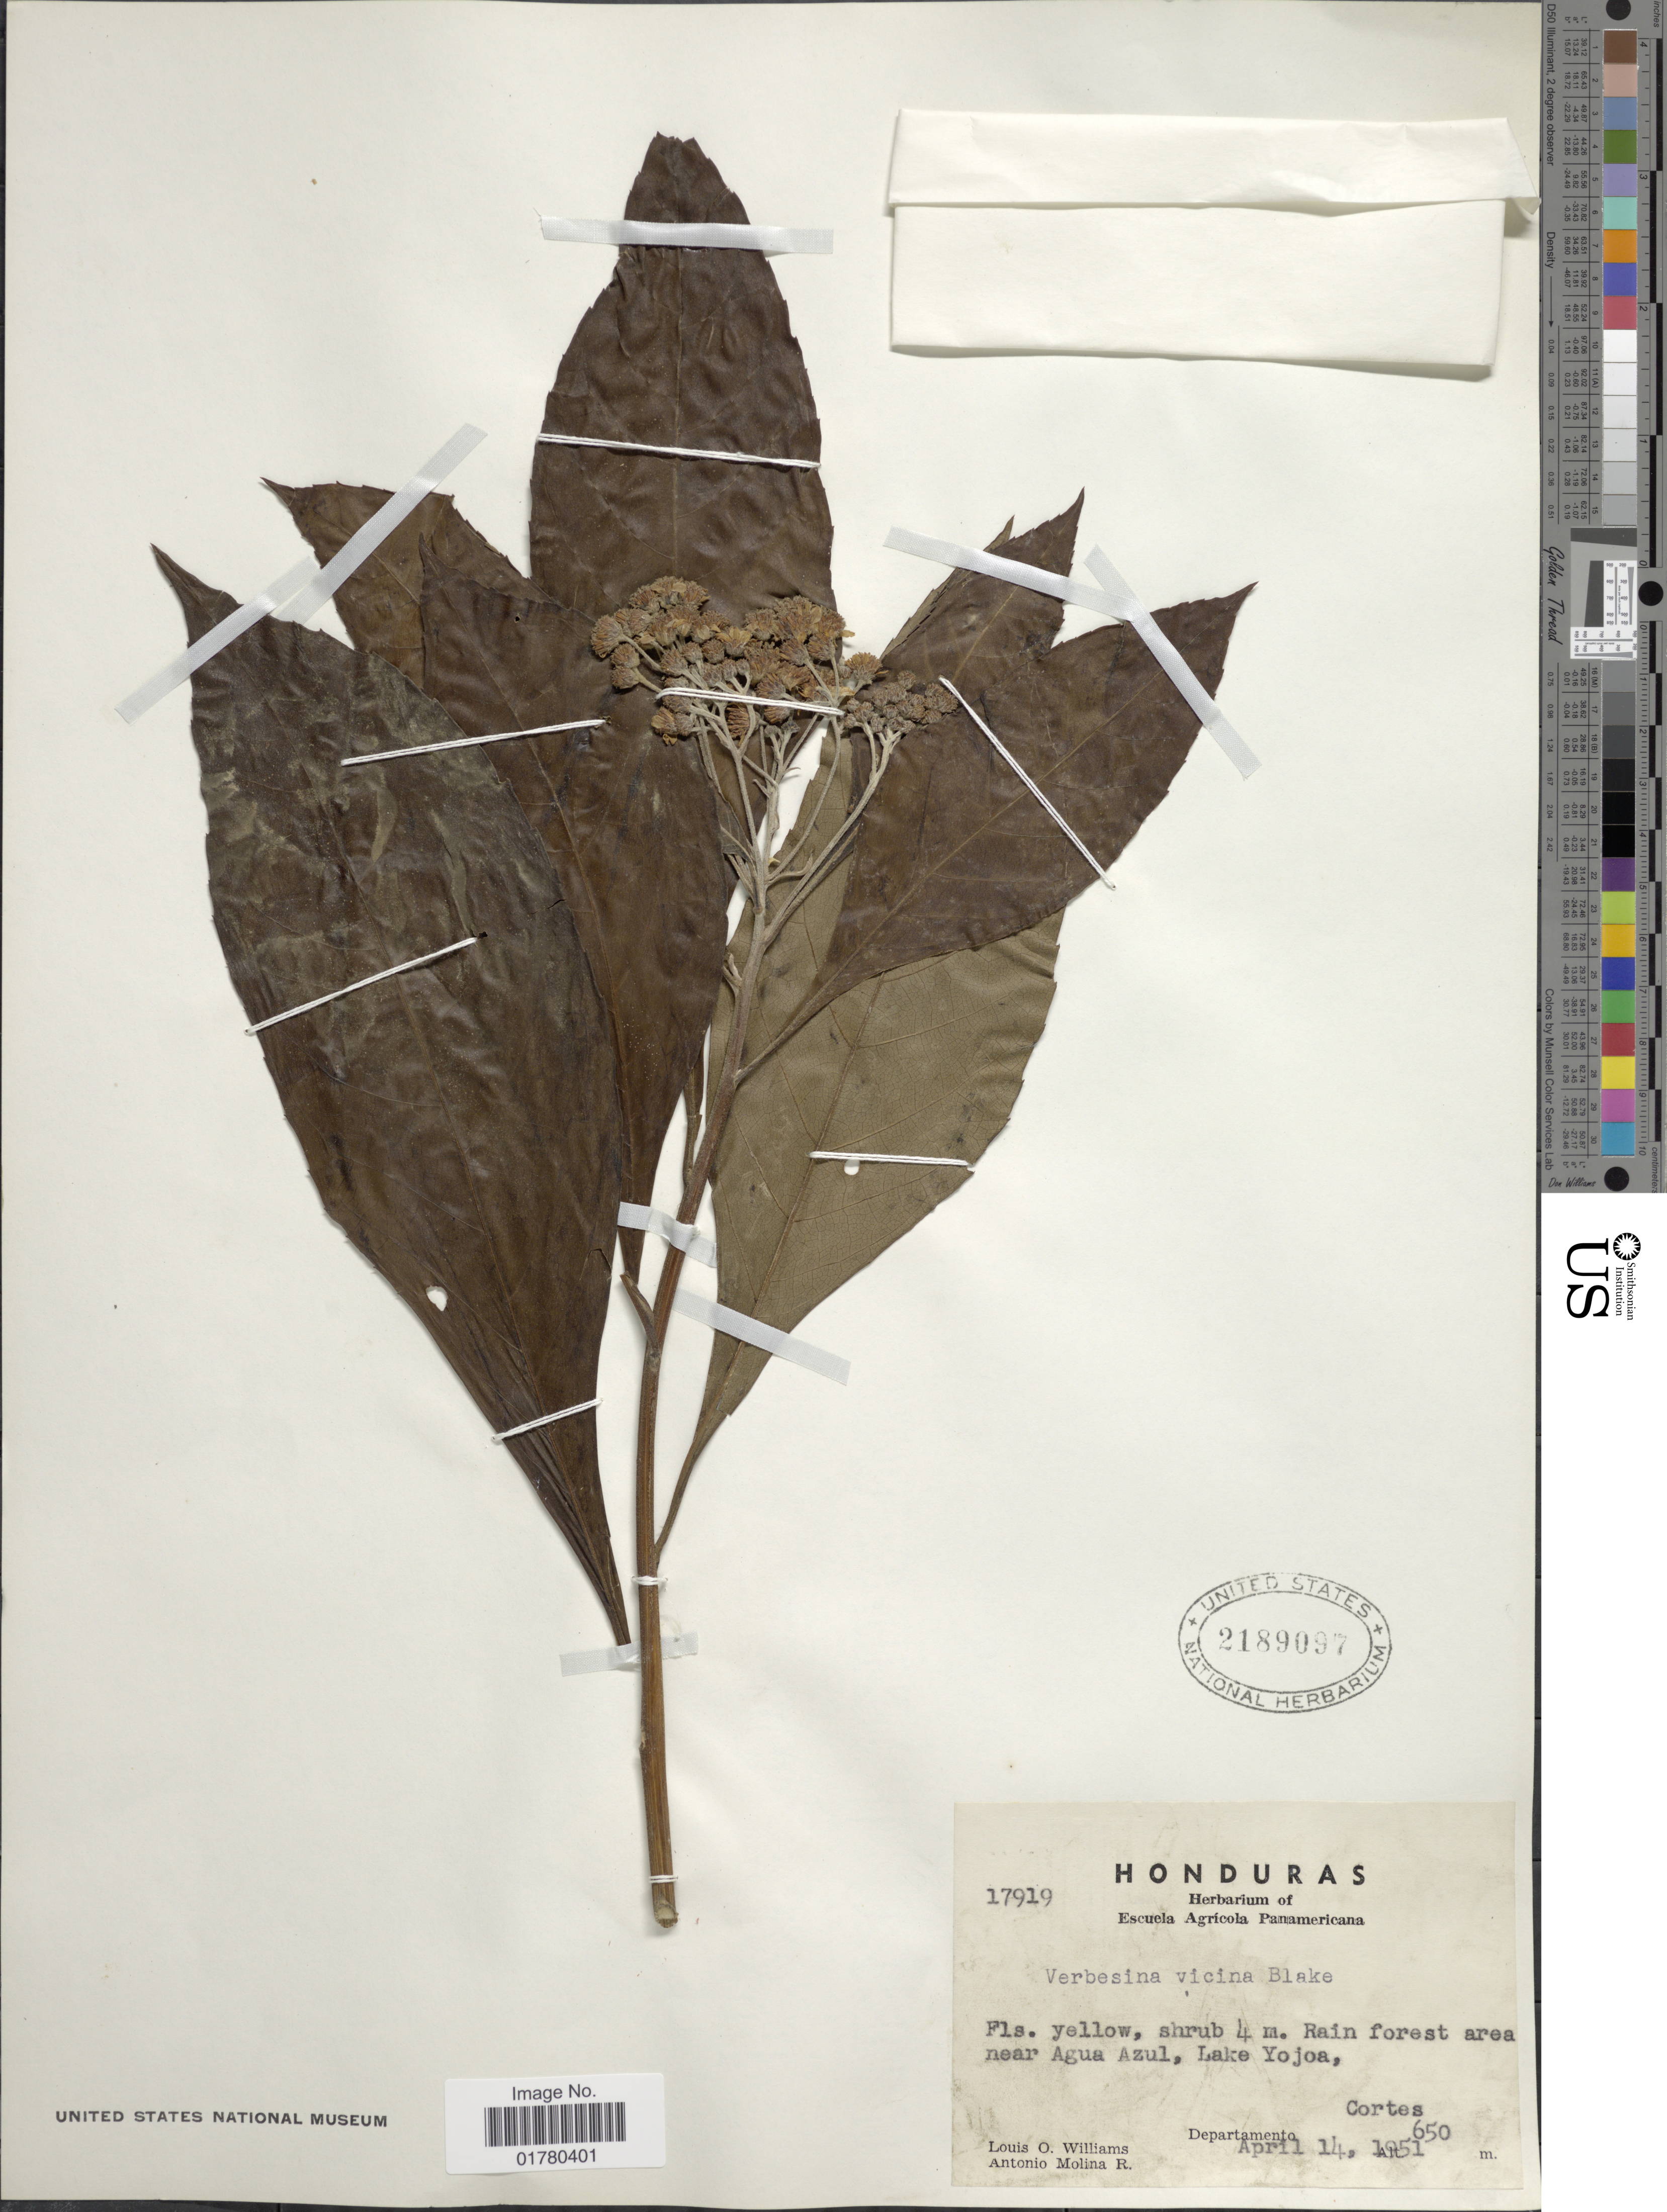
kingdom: Plantae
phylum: Tracheophyta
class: Magnoliopsida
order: Asterales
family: Asteraceae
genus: Verbesina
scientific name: Verbesina vicina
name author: S.F. Blake in Yunck.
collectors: L. O. Williams & A. Molina R.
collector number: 17919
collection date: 1951-04-14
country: Honduras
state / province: Cortés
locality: Rain forest area near Agua Azul, Lake Yojoa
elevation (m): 650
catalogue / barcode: US 2189097